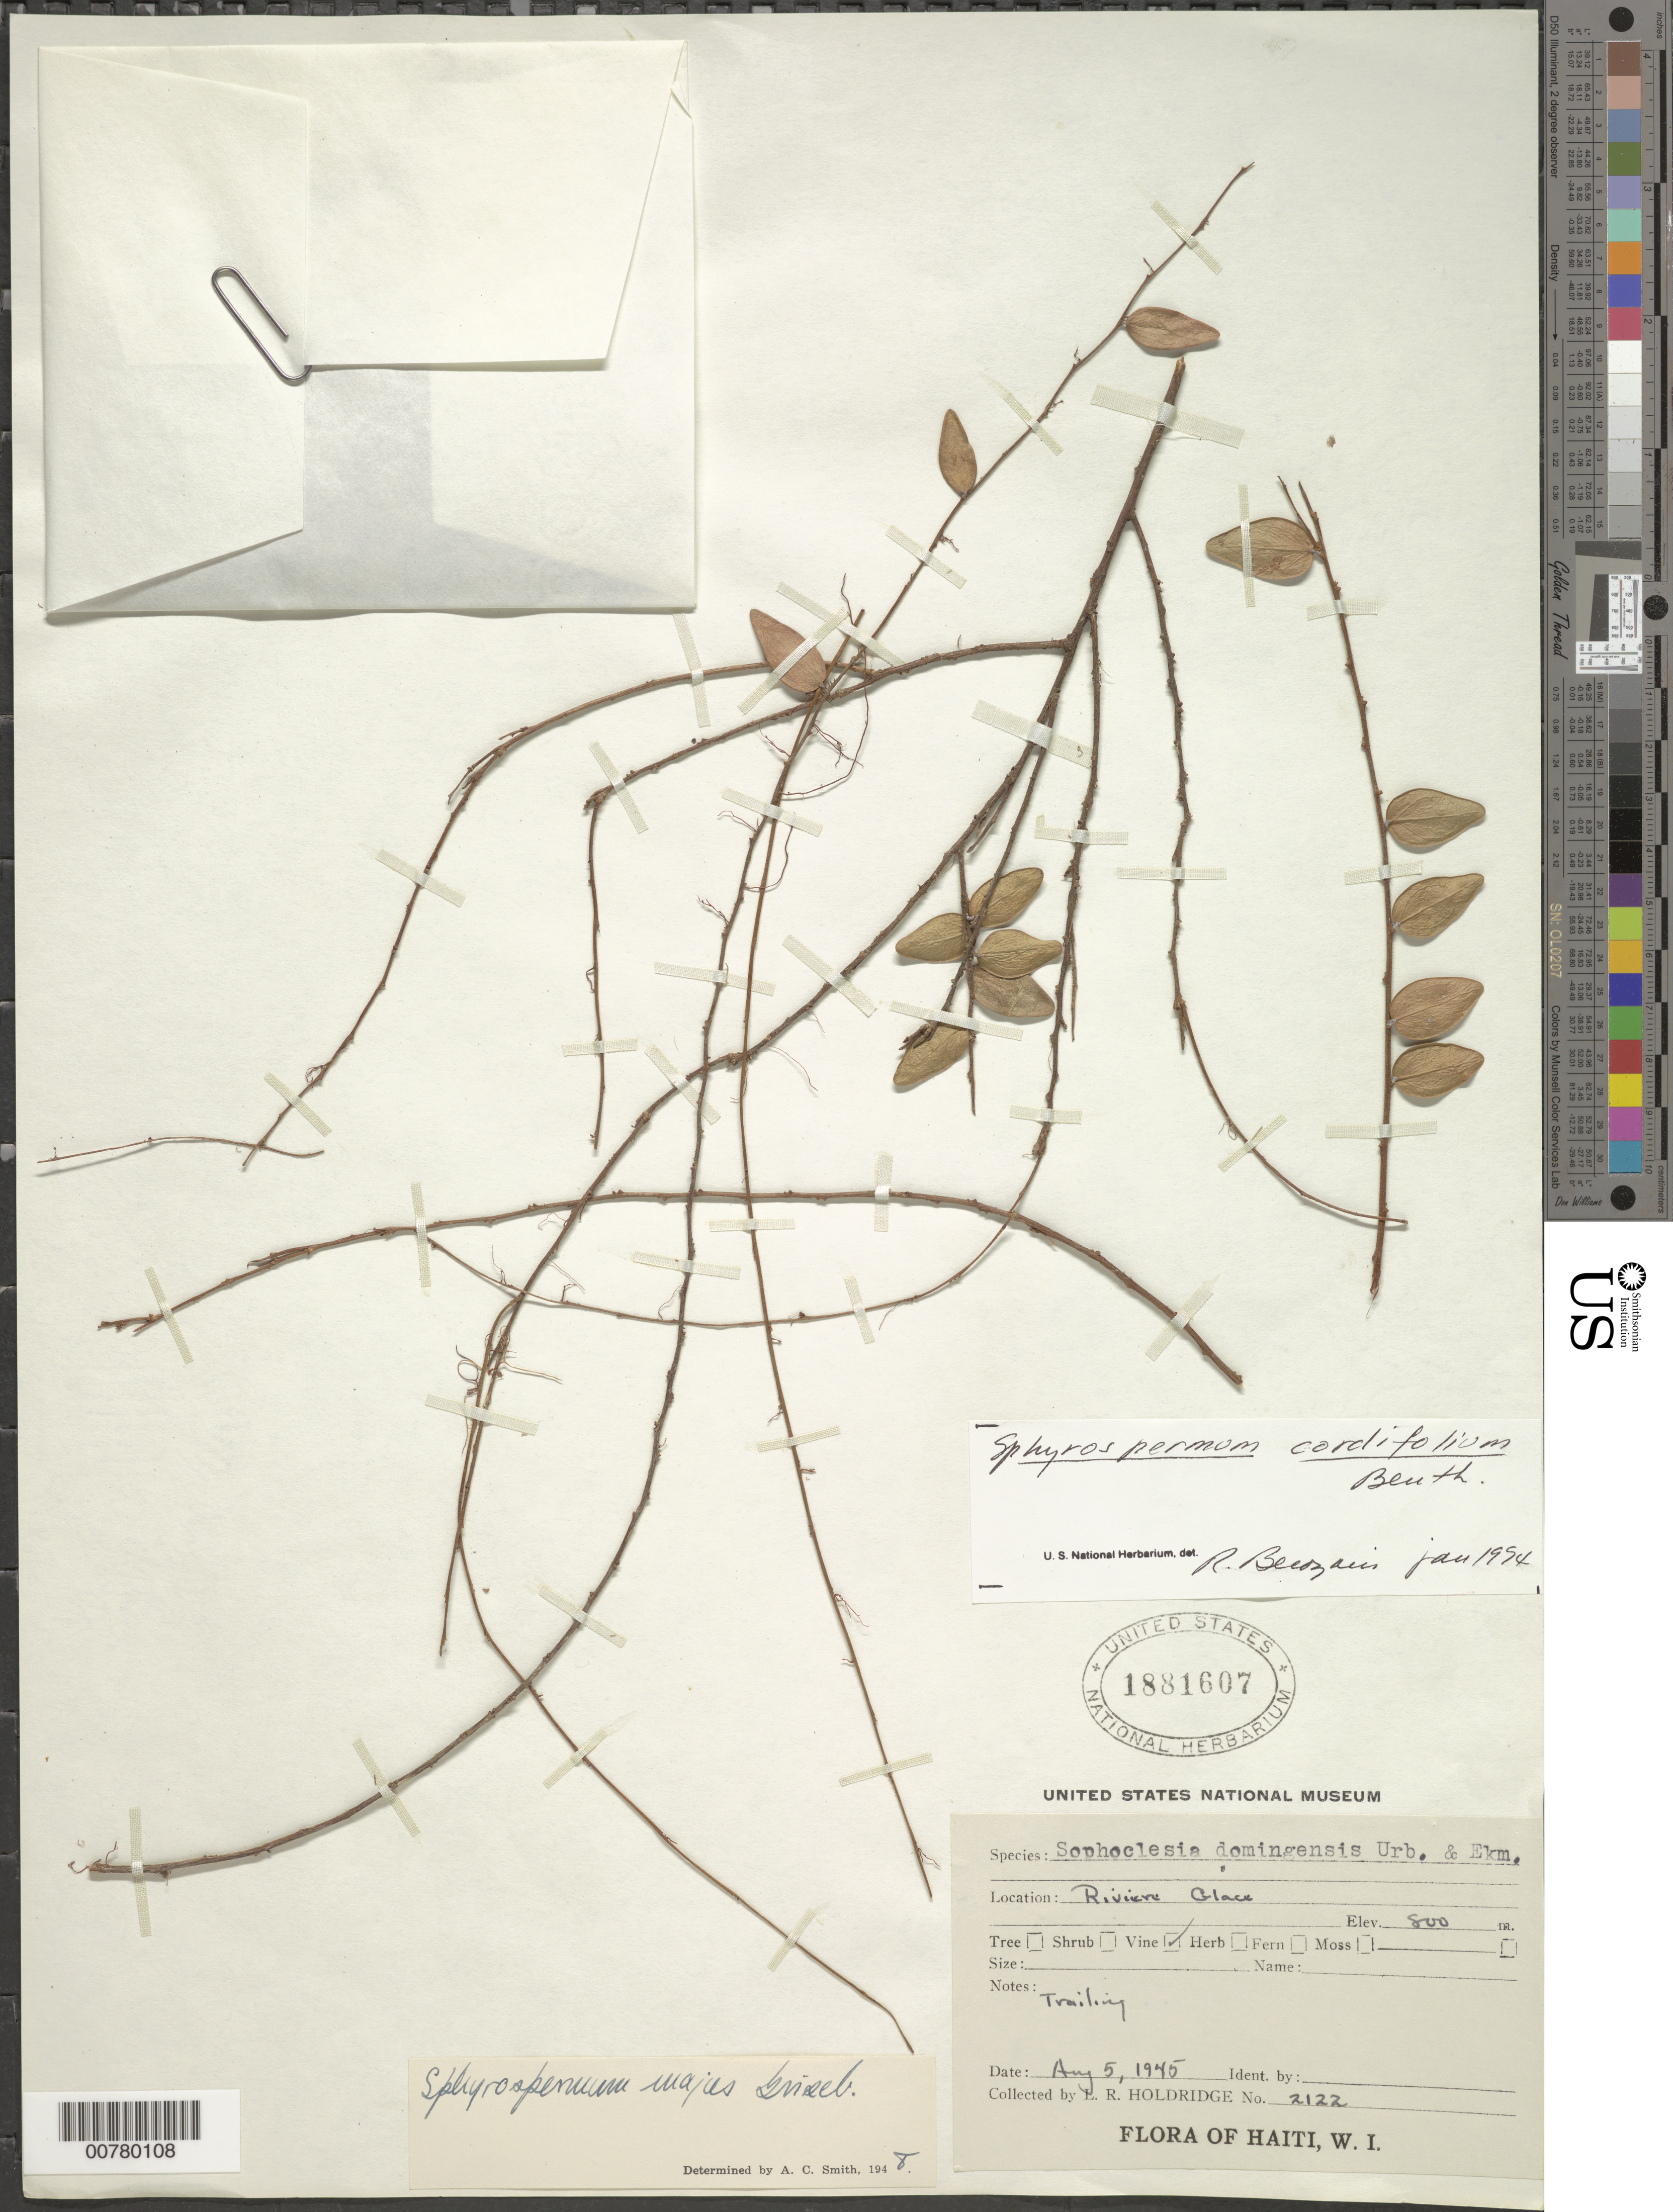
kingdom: Plantae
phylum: Tracheophyta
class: Magnoliopsida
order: Ericales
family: Ericaceae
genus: Sphyrospermum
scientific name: Sphyrospermum cordifolium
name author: Benth.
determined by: Berozain, R.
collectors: L. Holdridge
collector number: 2122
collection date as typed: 05 Aug 1945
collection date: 1945-08-05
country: Haiti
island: Hispaniola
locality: Riviere Glace.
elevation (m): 800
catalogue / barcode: US 1881607